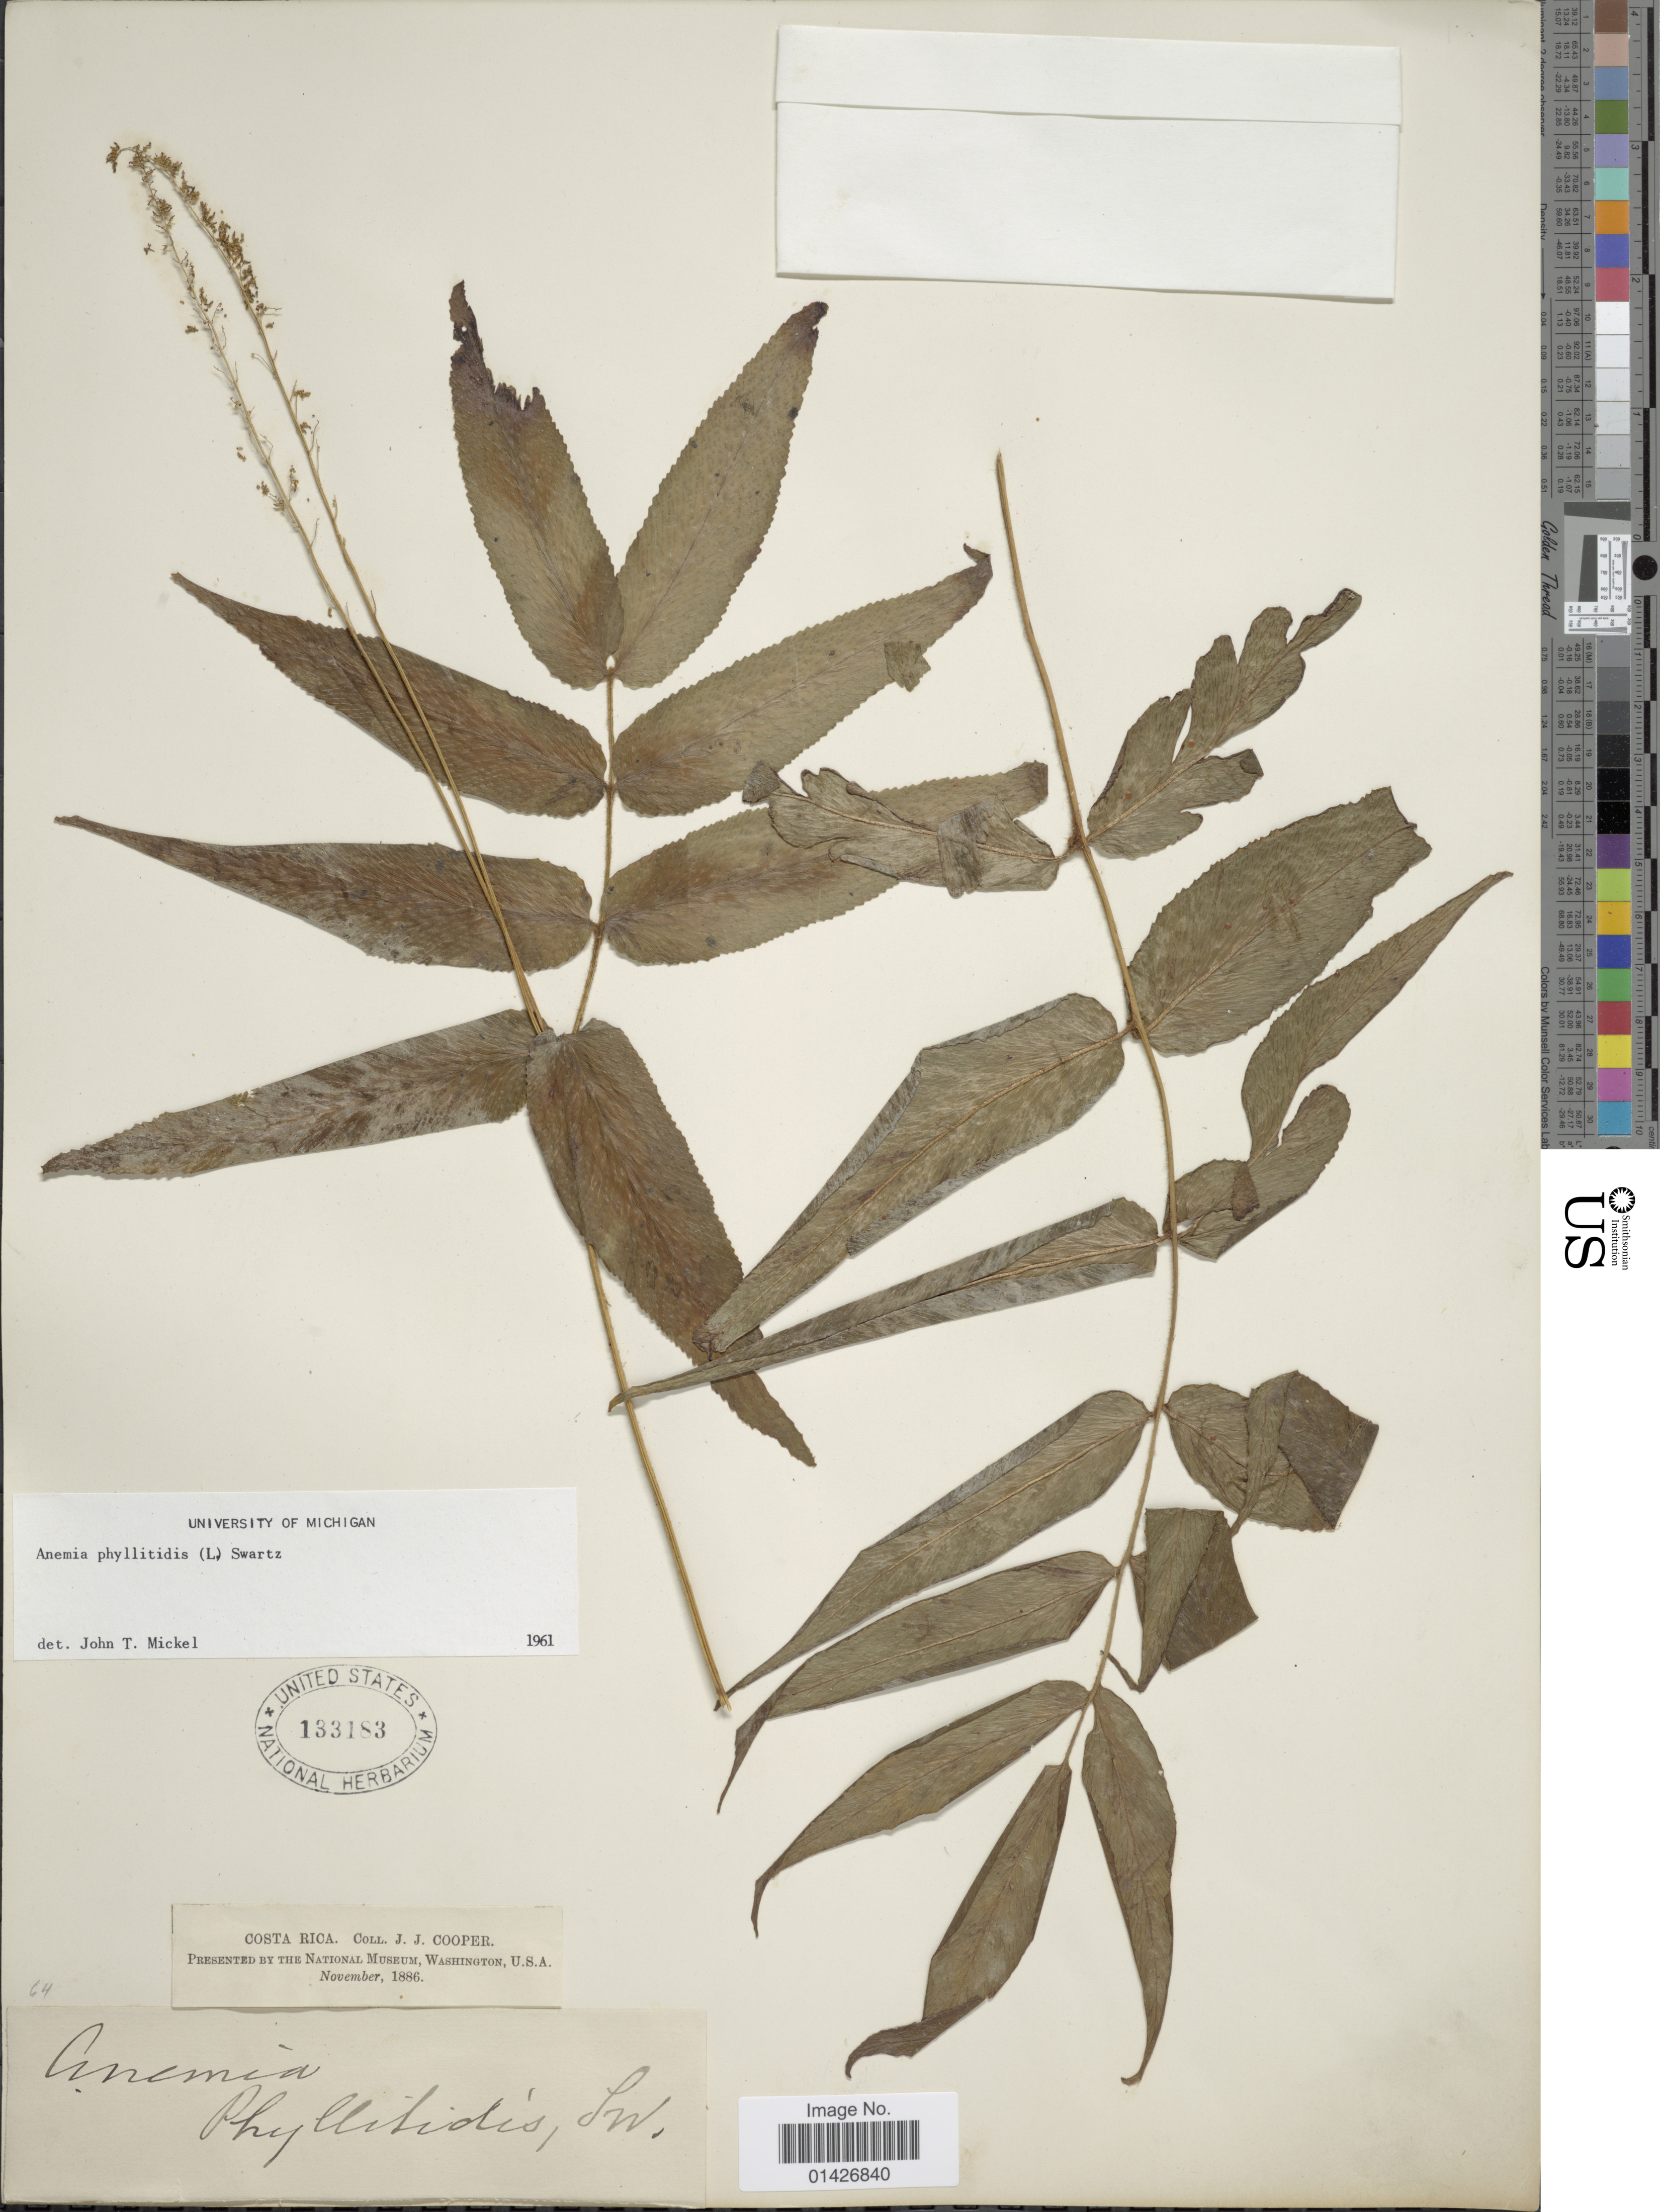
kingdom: Plantae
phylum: Tracheophyta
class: Polypodiopsida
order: Schizaeales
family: Anemiaceae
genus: Anemia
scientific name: Anemia phyllitidis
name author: (L.) Sw.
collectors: J. J. Cooper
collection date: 1886-11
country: Costa Rica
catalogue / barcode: US 133183